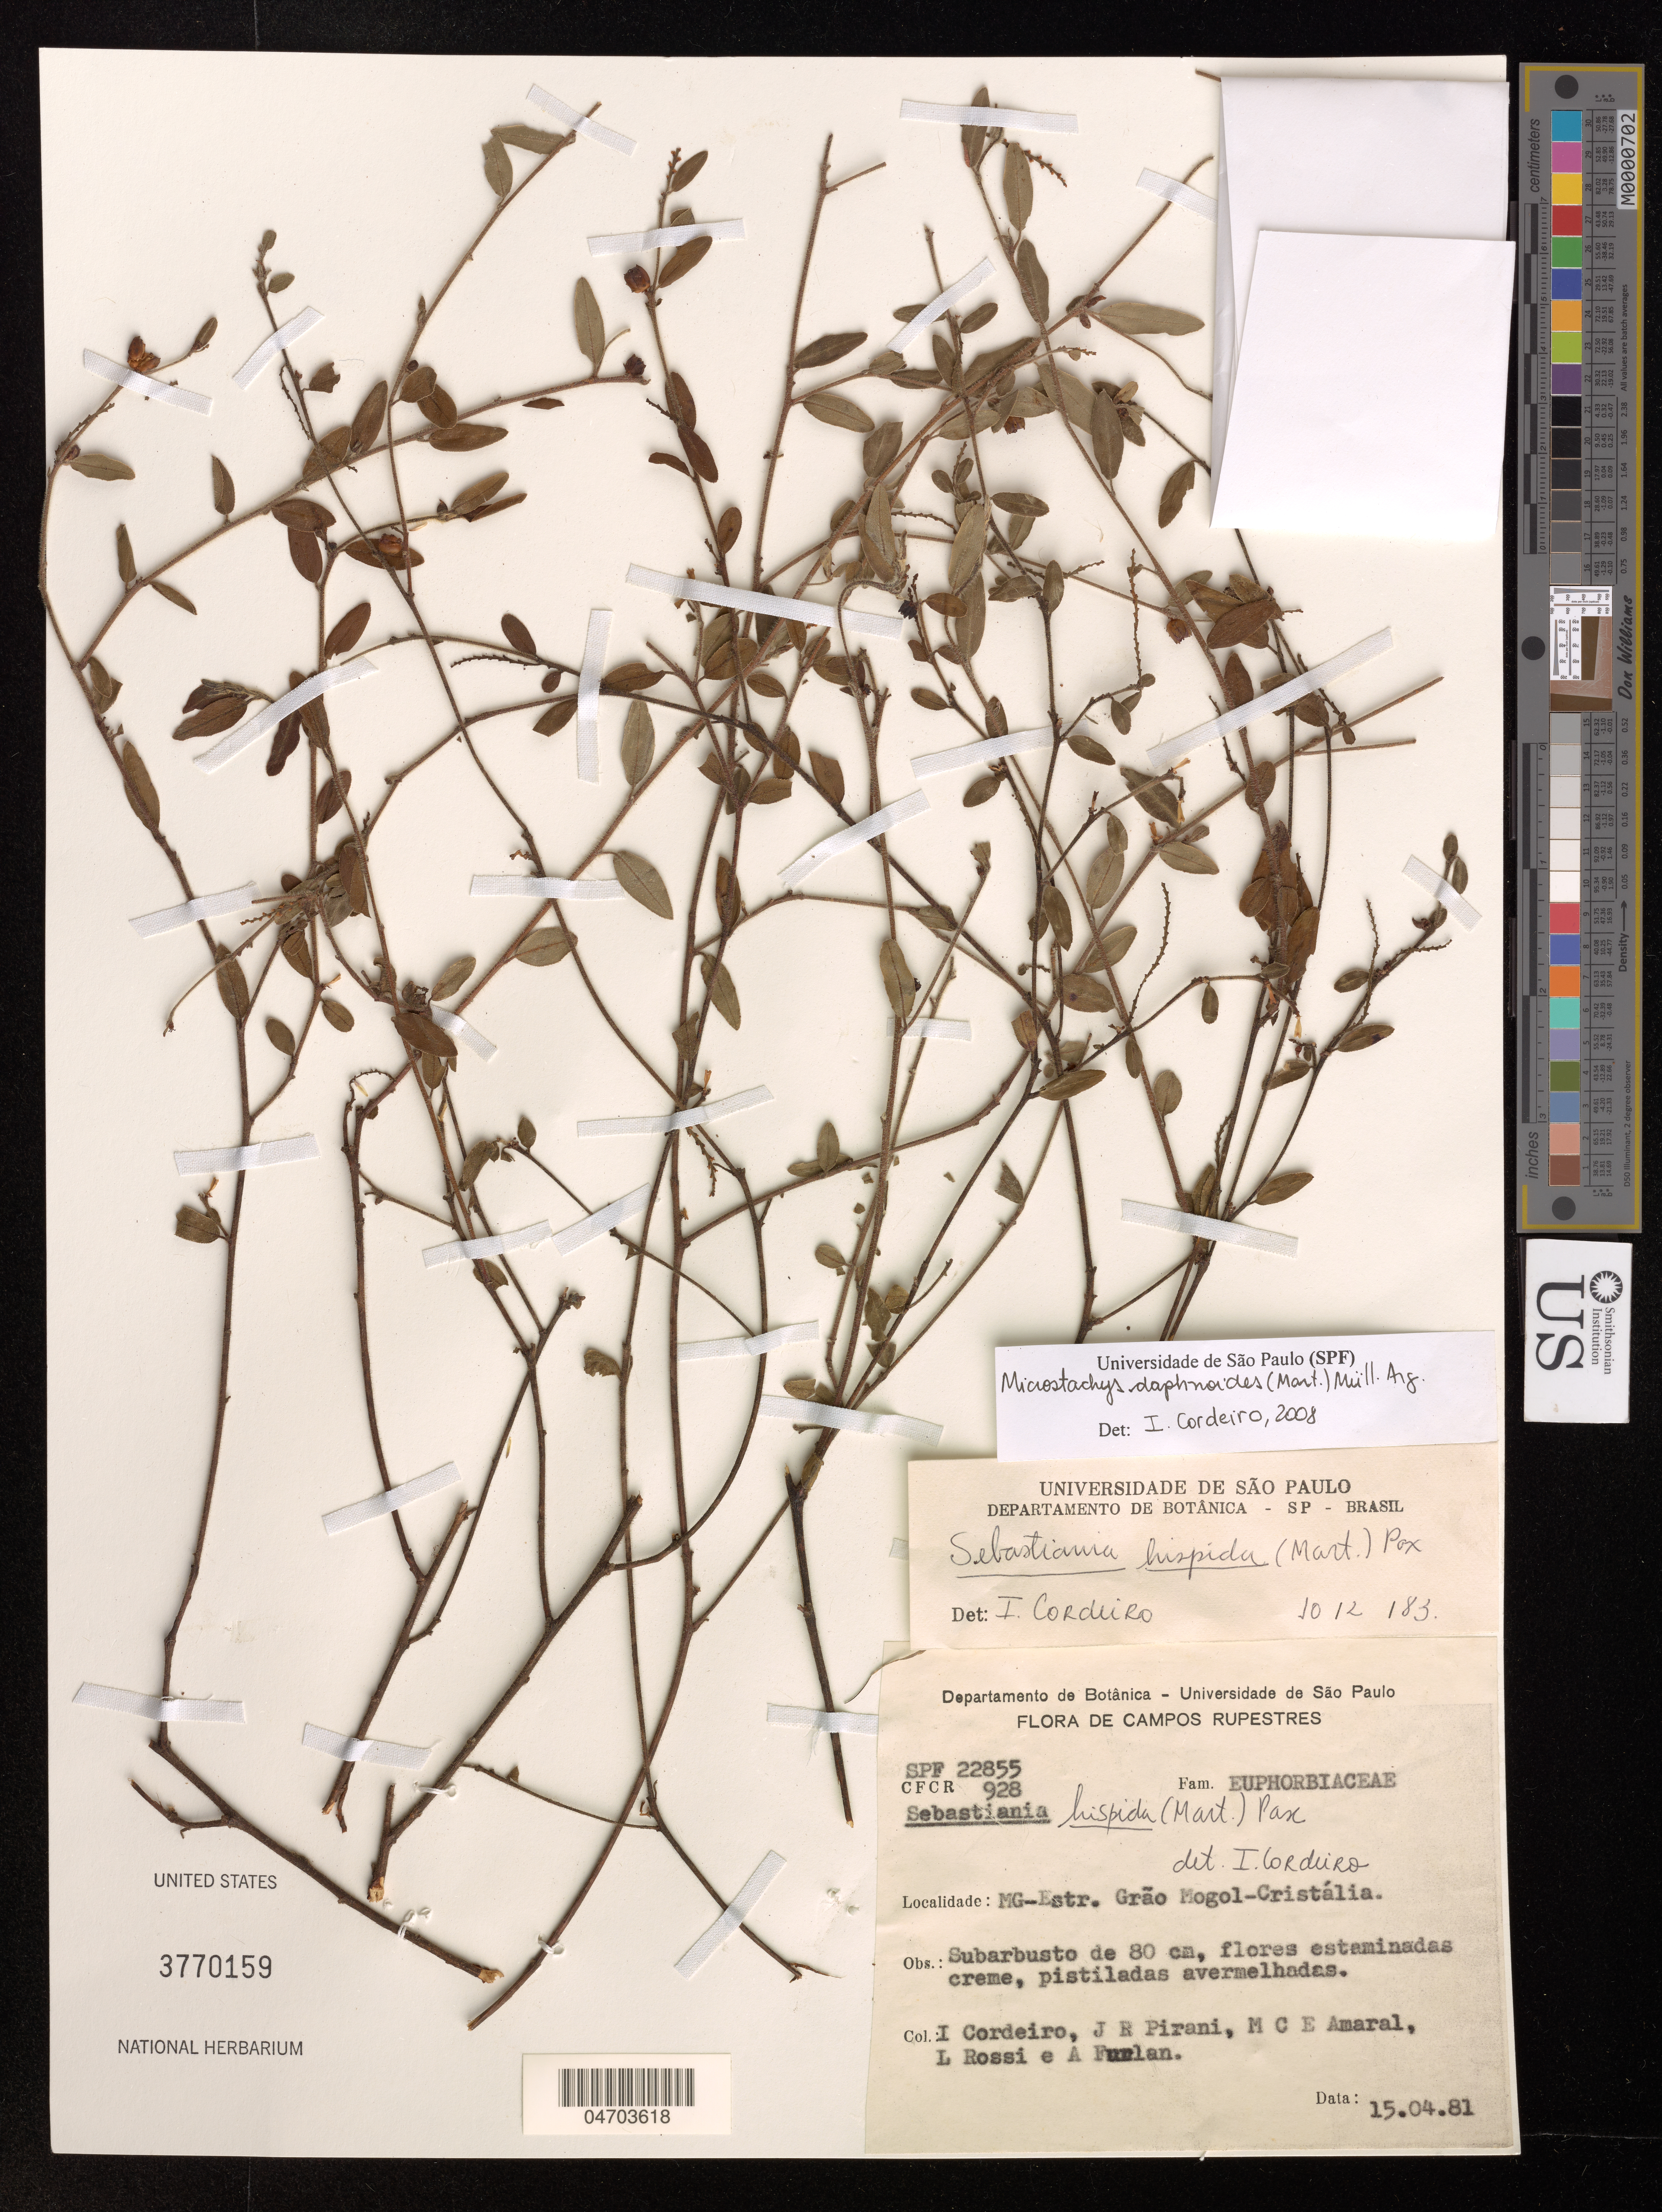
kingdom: Plantae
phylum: Tracheophyta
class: Magnoliopsida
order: Malpighiales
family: Euphorbiaceae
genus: Microstachys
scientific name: Microstachys daphnoides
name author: (Mart.) F. Dietr.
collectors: I. Cordeiro, J. Pirani, M. Amaral & L. Rossi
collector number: SPF22855/CFCR928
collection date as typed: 15 Apr 81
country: Brazil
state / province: Mato Grosso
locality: Campos Rupestres. MG-Estr. Grão Mogol-Cristália.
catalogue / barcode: US 3770159